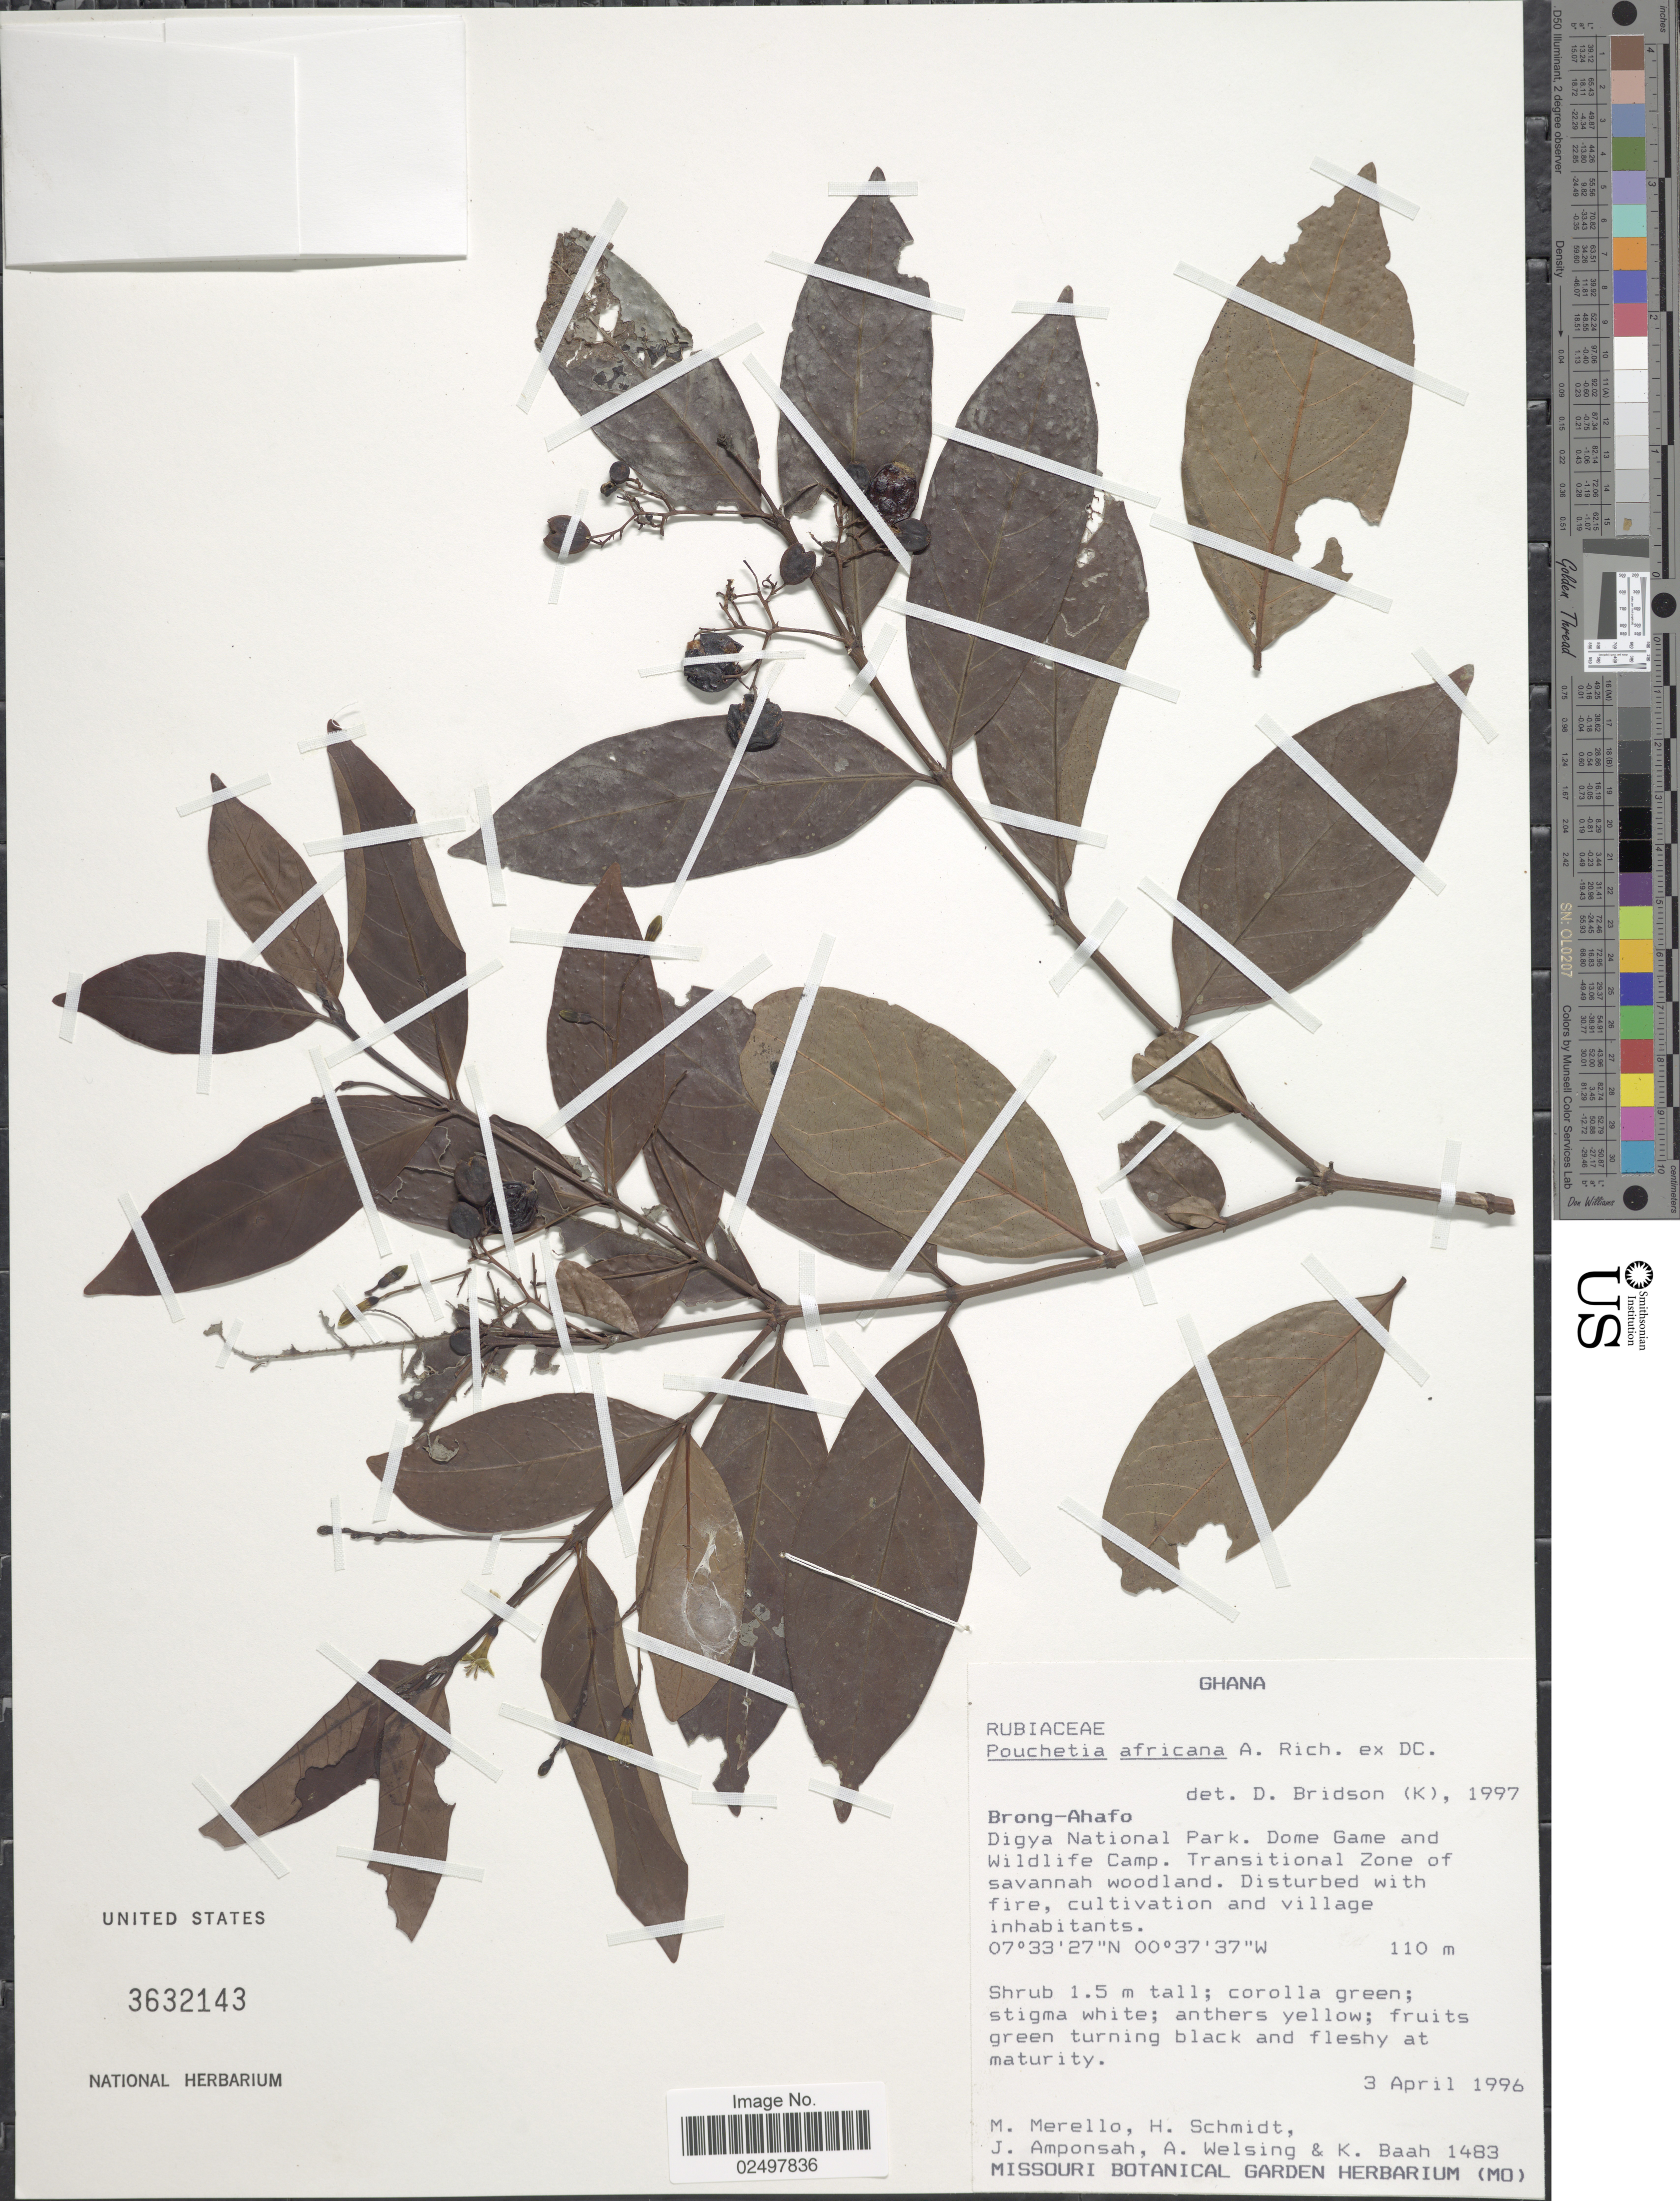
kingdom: Plantae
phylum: Tracheophyta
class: Magnoliopsida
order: Gentianales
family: Rubiaceae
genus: Pouchetia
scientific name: Pouchetia africana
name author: Rich. ex DC.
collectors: M. Merello, H. Schmidt, J. Amponsah, A. Welsing & K. Baah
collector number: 1483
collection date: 1996-04-03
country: Ghana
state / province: Brong-Ahafo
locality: Digya National Park, Dome Game and Wildlife Camp, Transiitonal Zone of savannah woodland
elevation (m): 110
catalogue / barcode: US 3632143